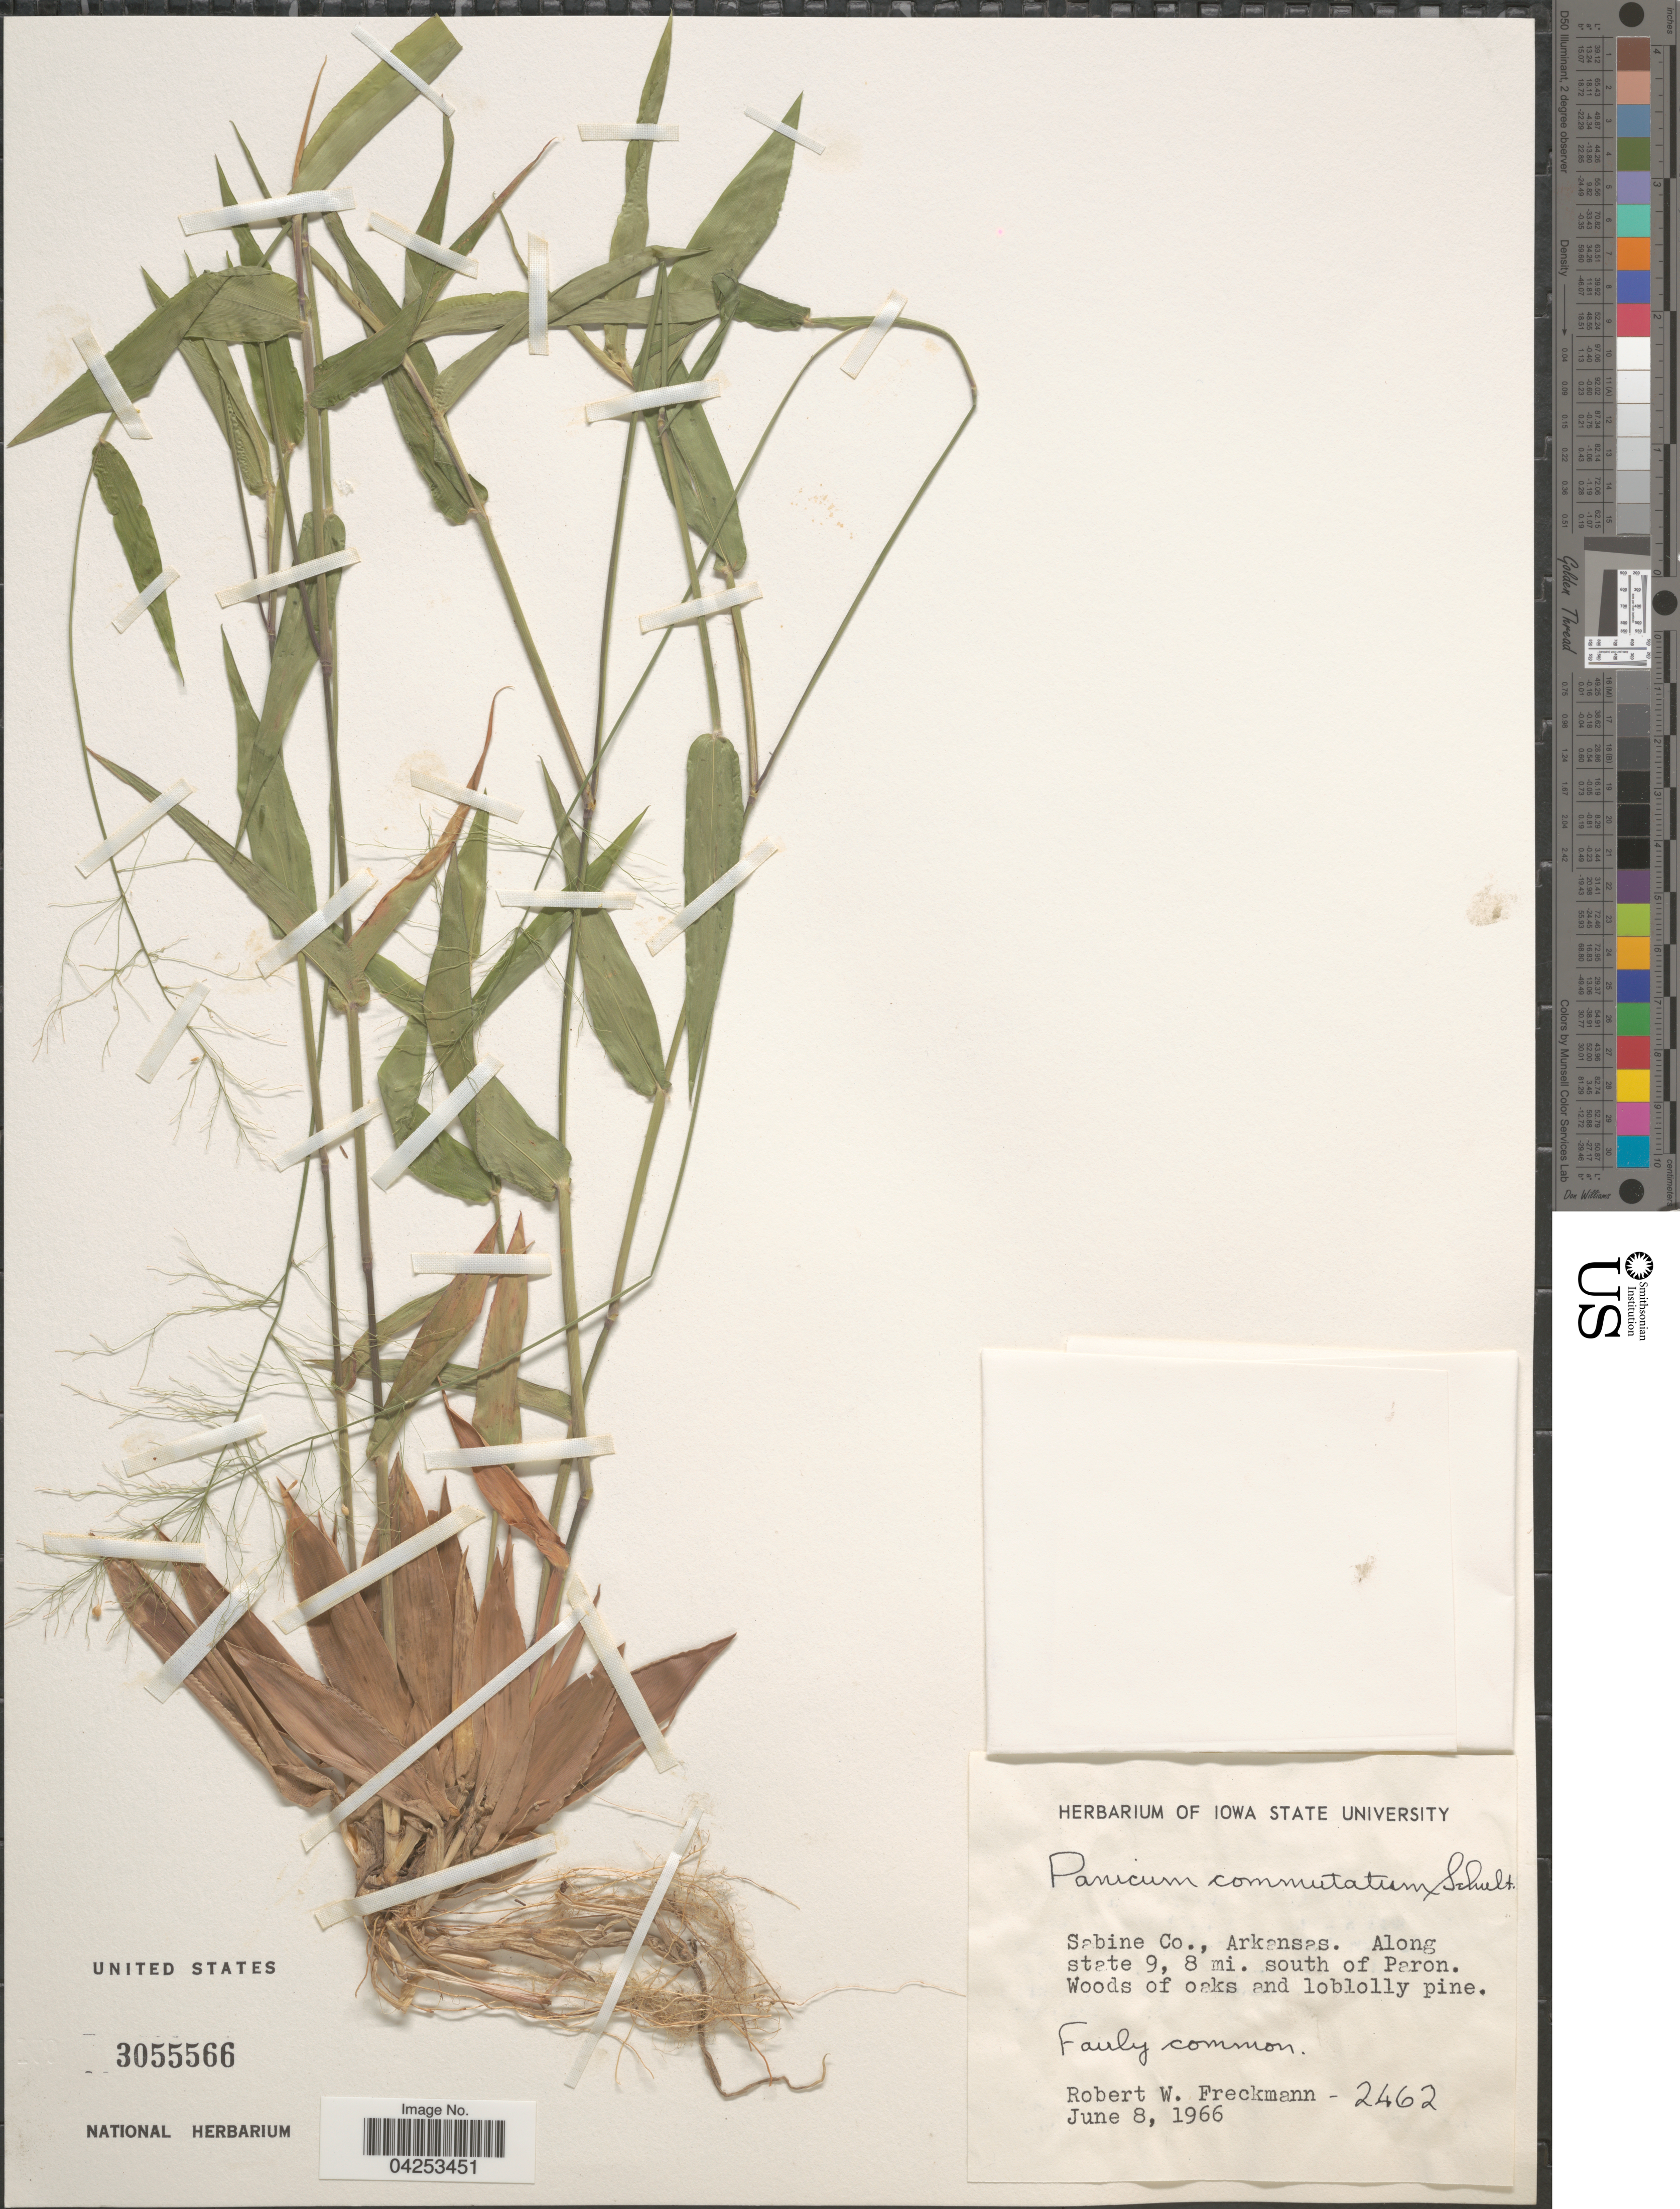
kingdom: Plantae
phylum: Tracheophyta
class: Liliopsida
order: Poales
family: Poaceae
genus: Dichanthelium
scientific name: Dichanthelium commutatum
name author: (Schult.) Gould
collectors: R. Freckmann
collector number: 2462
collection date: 1966-06-08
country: United States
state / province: Arkansas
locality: Sabine Co. Along state 9, 8 mi. south of Paron.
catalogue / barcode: US 3055566